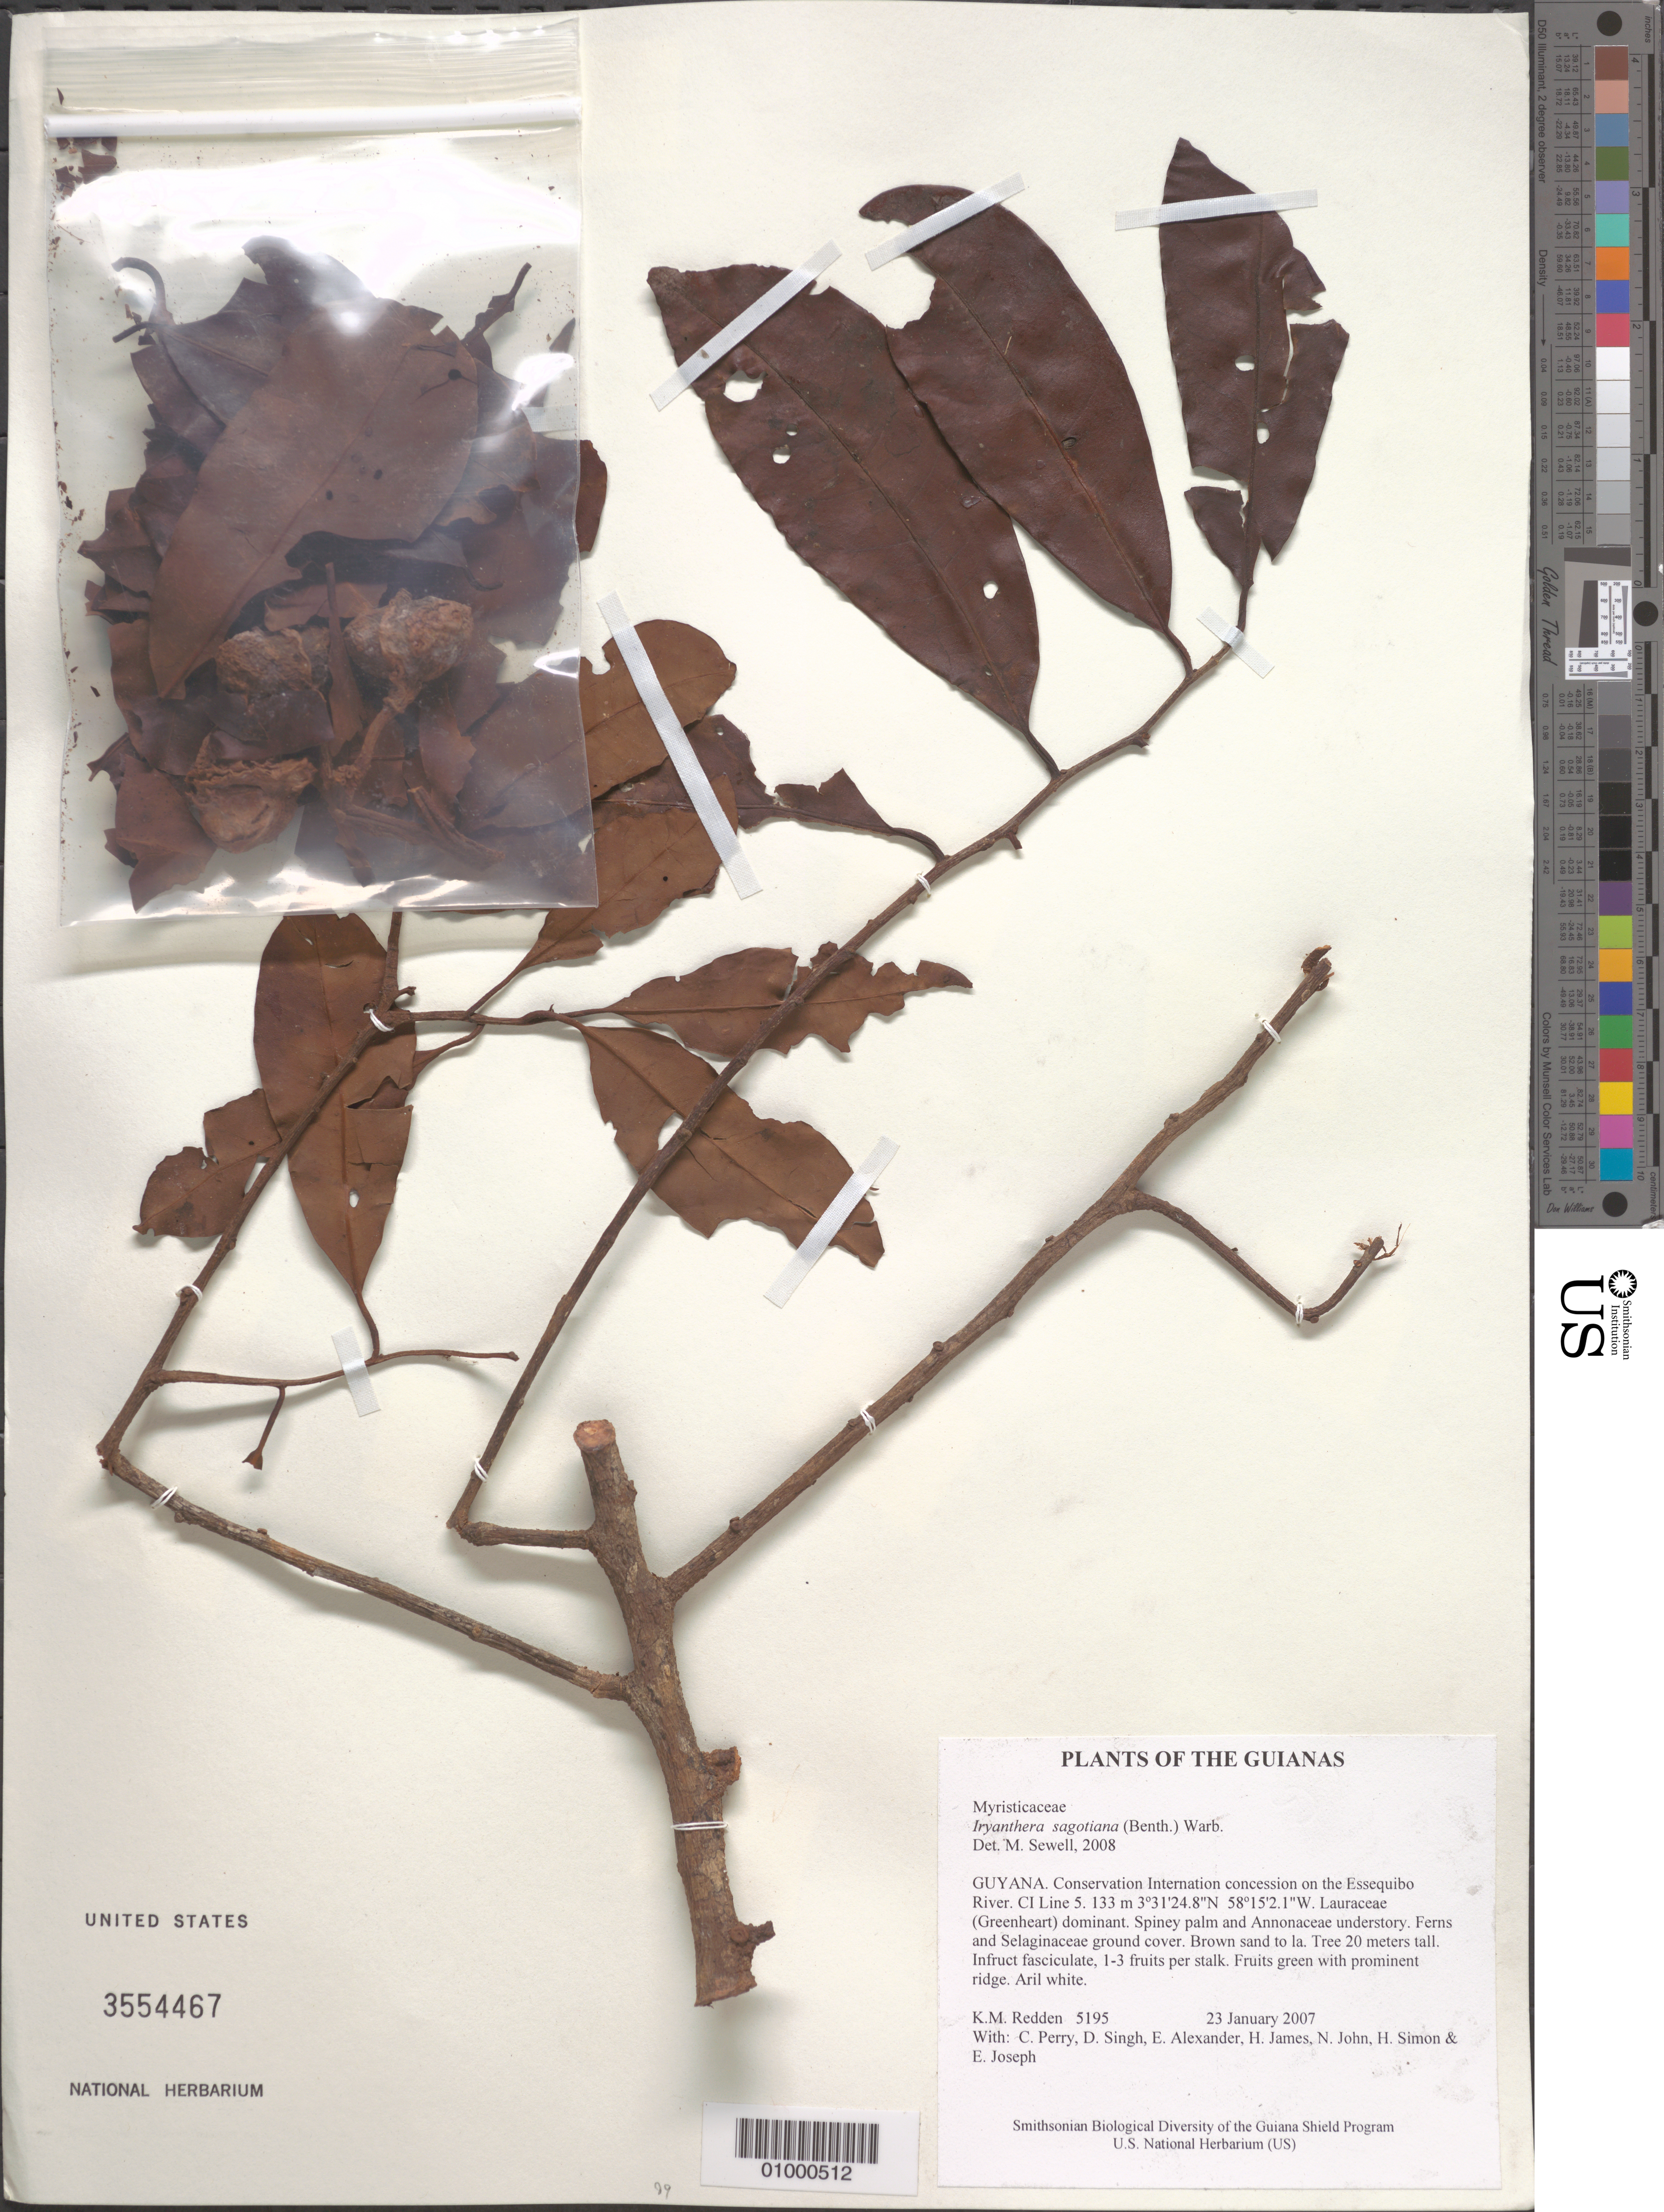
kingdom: Plantae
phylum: Tracheophyta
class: Magnoliopsida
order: Magnoliales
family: Myristicaceae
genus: Iryanthera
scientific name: Iryanthera sagotiana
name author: (Benth.) Warb.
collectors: K. M. Redden, C. Perry, D. Singh, E. Alexander & et al.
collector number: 5195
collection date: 2007-01-23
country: Guyana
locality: The Guianas. Conservation Internation concession on the Essequibo River. Cl Line 5.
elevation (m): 133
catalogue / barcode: US 3554467